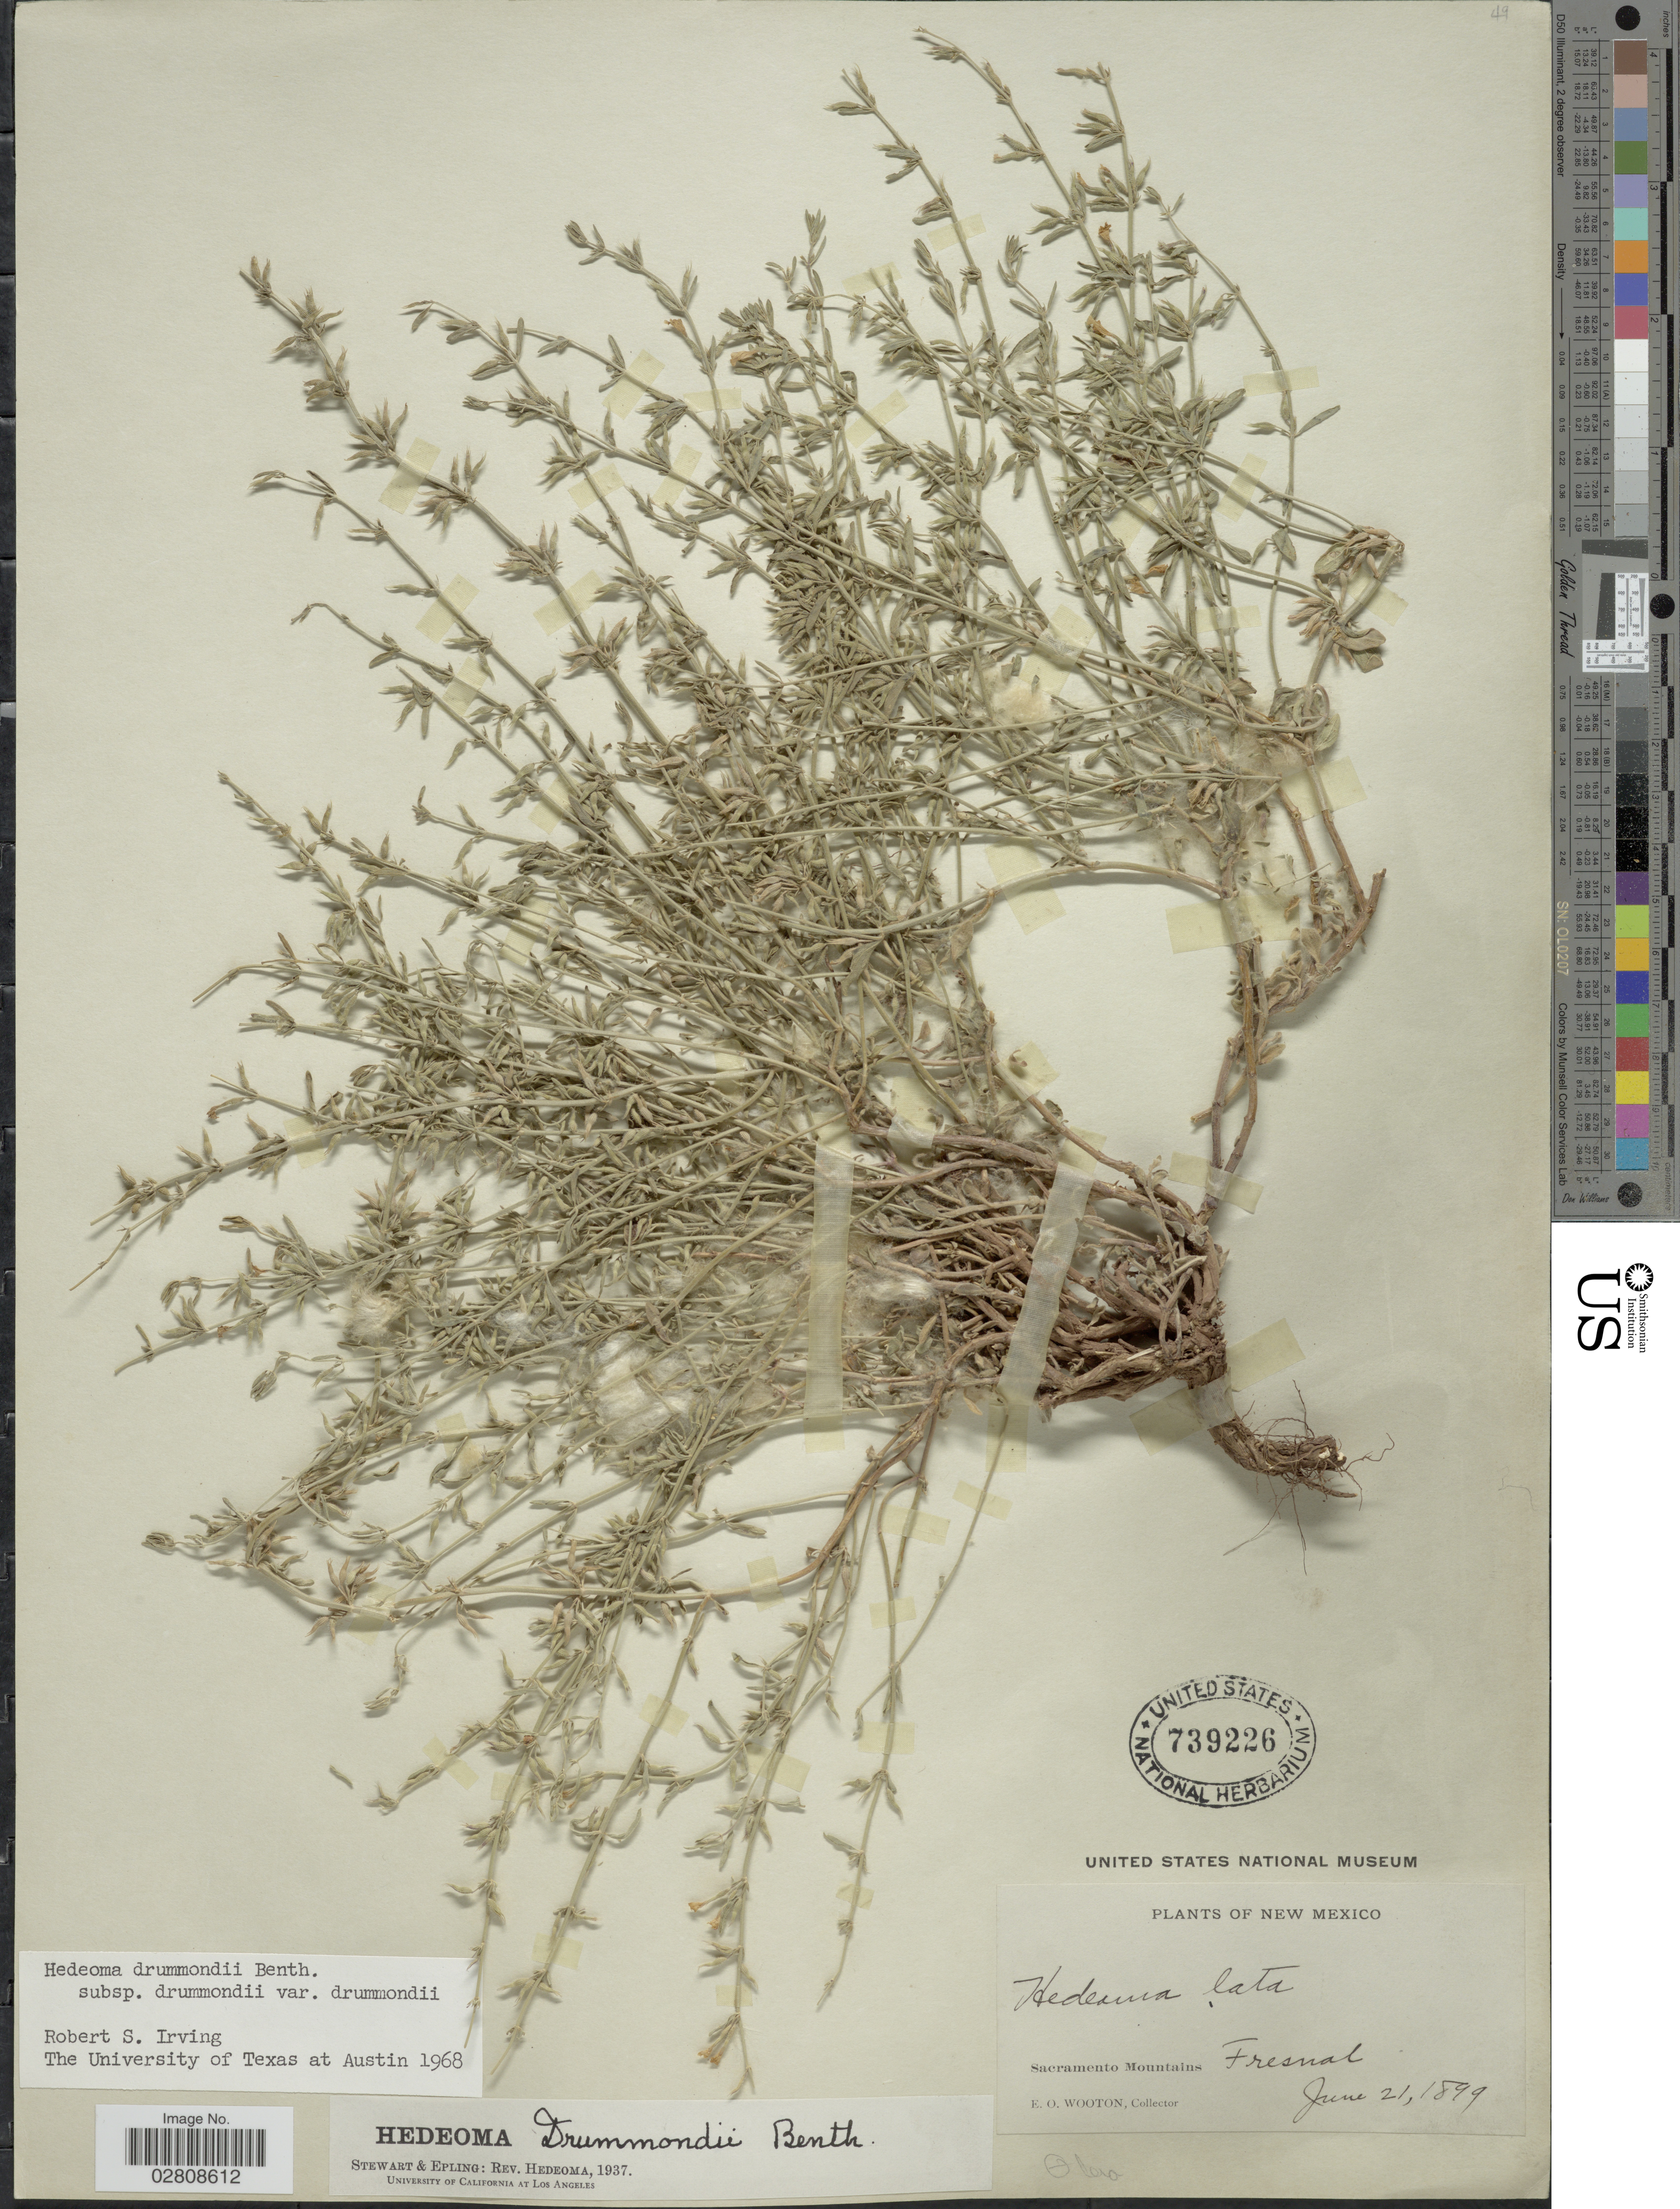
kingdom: Plantae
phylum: Tracheophyta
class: Magnoliopsida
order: Lamiales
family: Lamiaceae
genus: Hedeoma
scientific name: Hedeoma drummondii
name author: Benth.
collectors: E. O. Wooton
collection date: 1899-06-21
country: United States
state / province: New Mexico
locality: Sacramento Mountains. Fresnal. Otero.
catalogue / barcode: US 739226